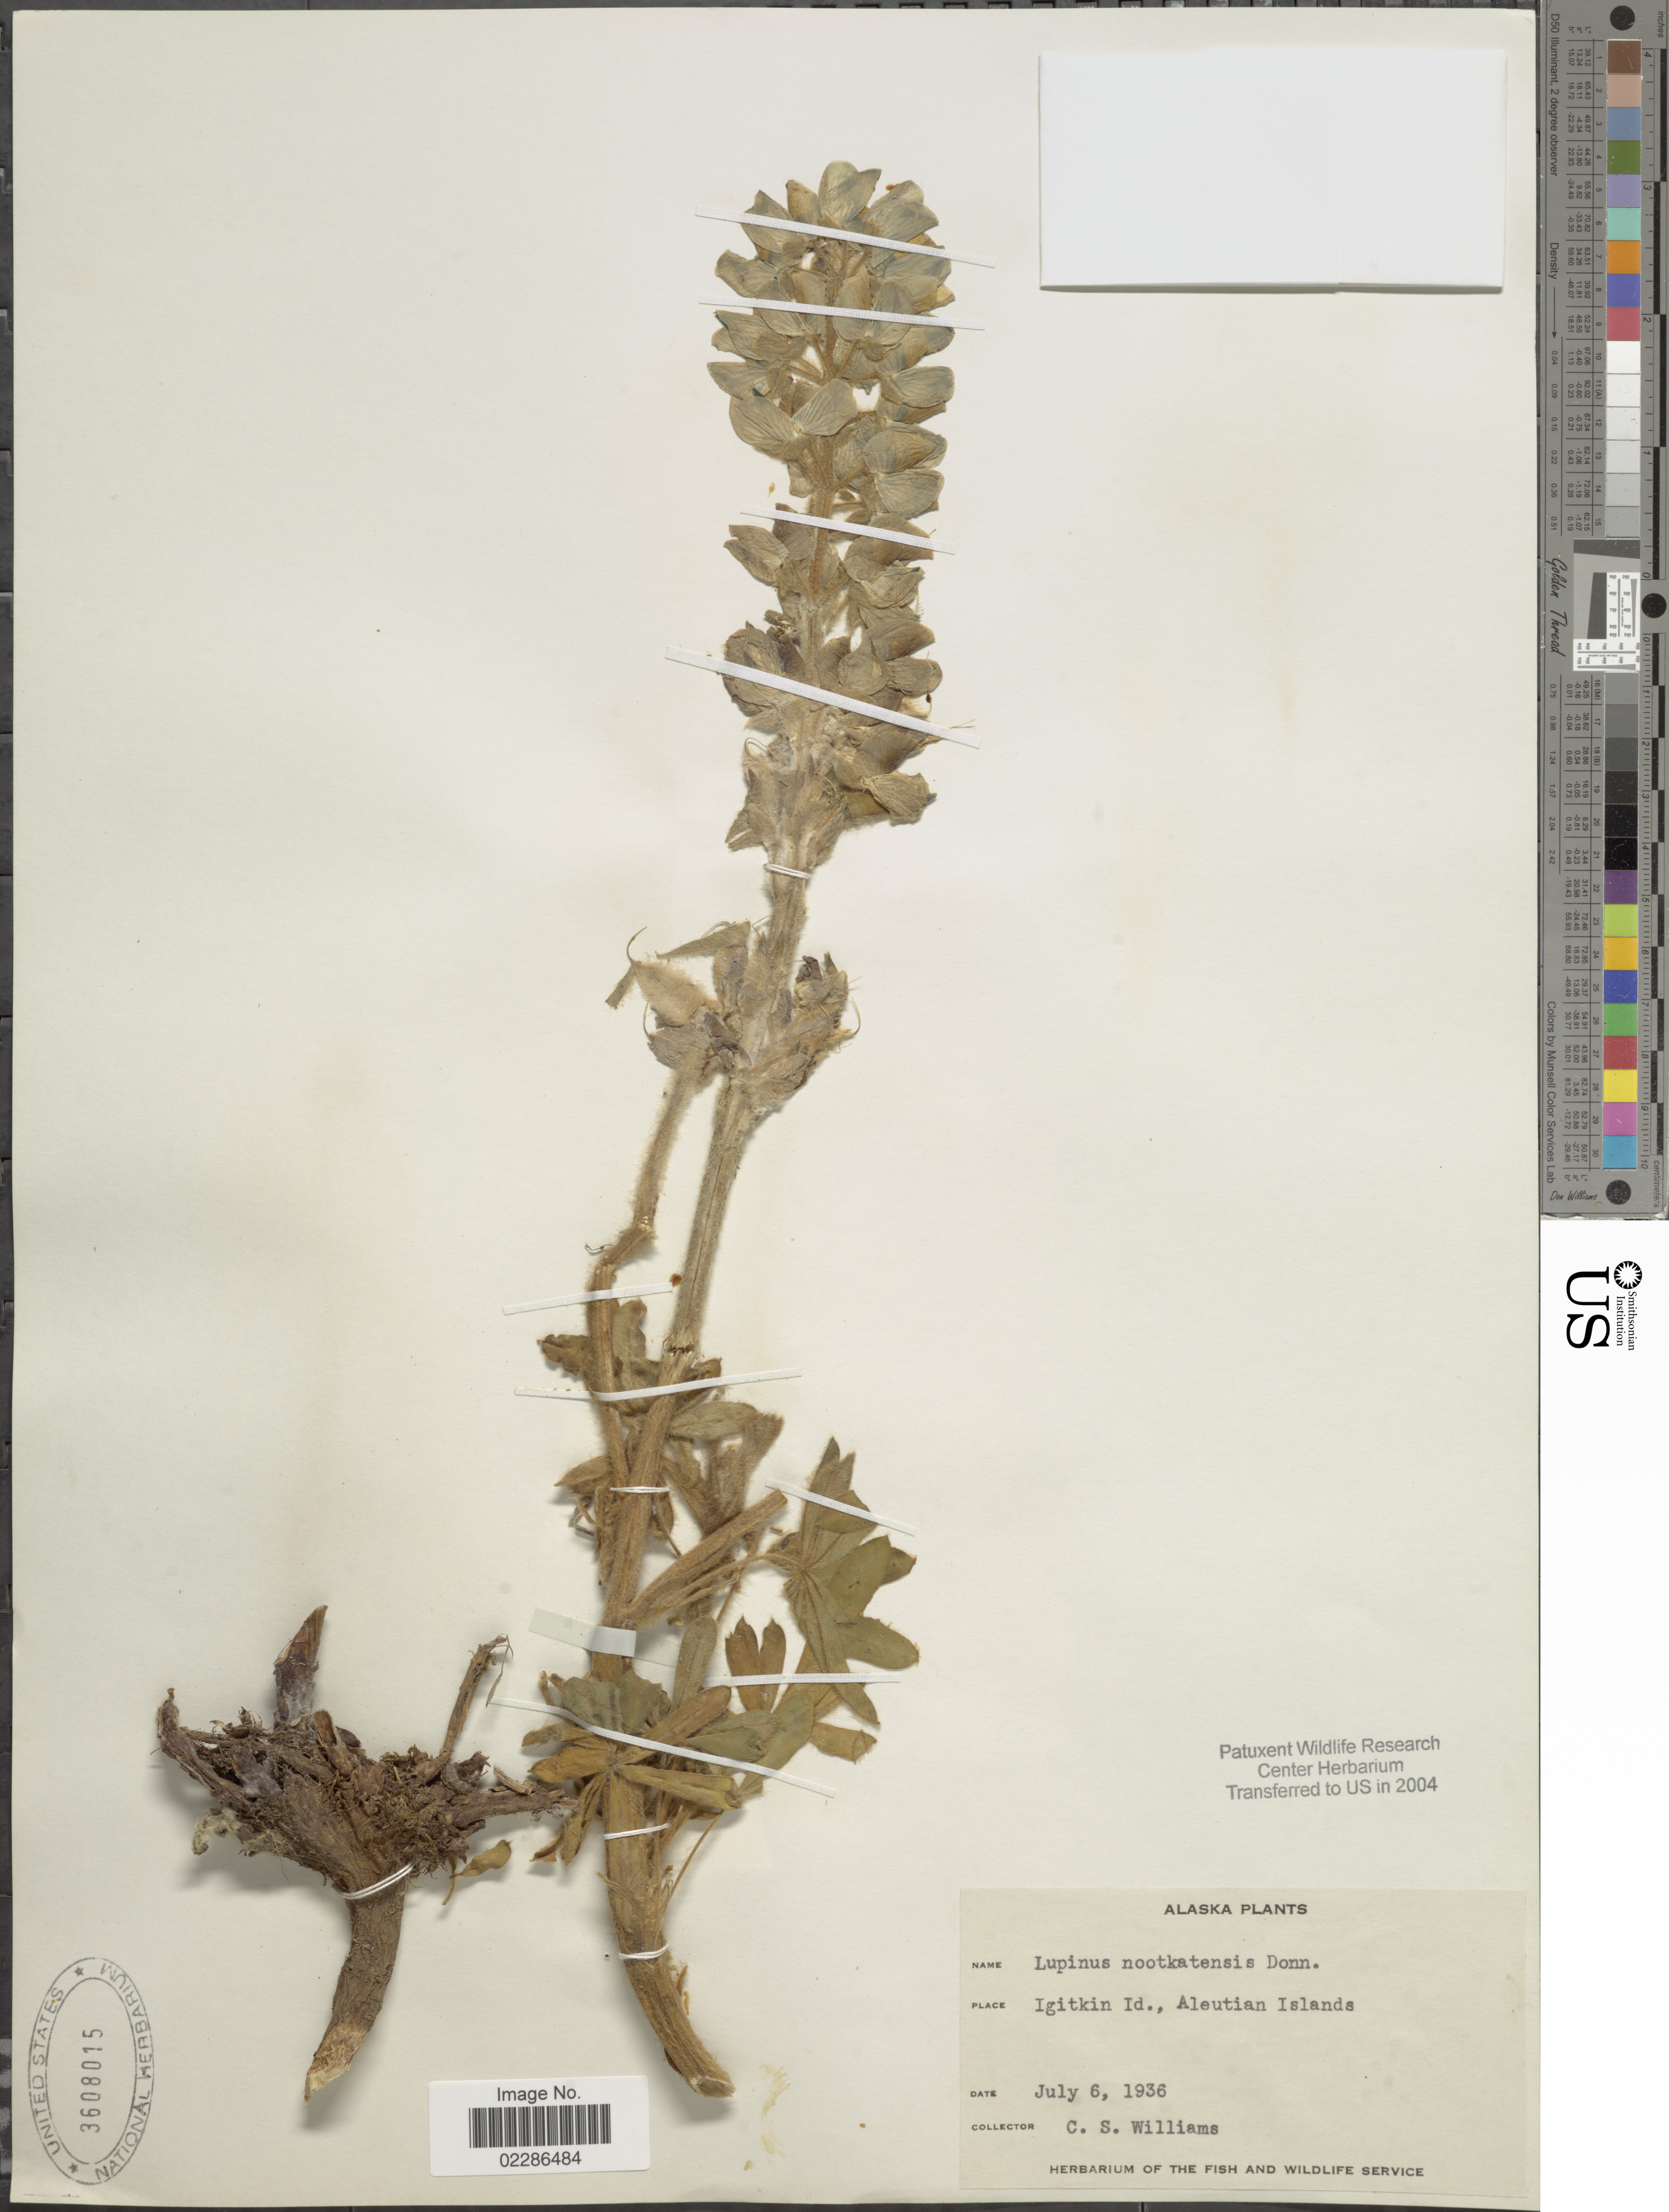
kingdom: Plantae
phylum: Tracheophyta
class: Magnoliopsida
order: Fabales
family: Fabaceae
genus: Lupinus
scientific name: Lupinus nootkatensis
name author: Donn ex Sims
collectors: C. Williams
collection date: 1936-07-06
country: United States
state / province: Alaska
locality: Igitkin Id., Aleutian Islands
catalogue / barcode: US 3608015